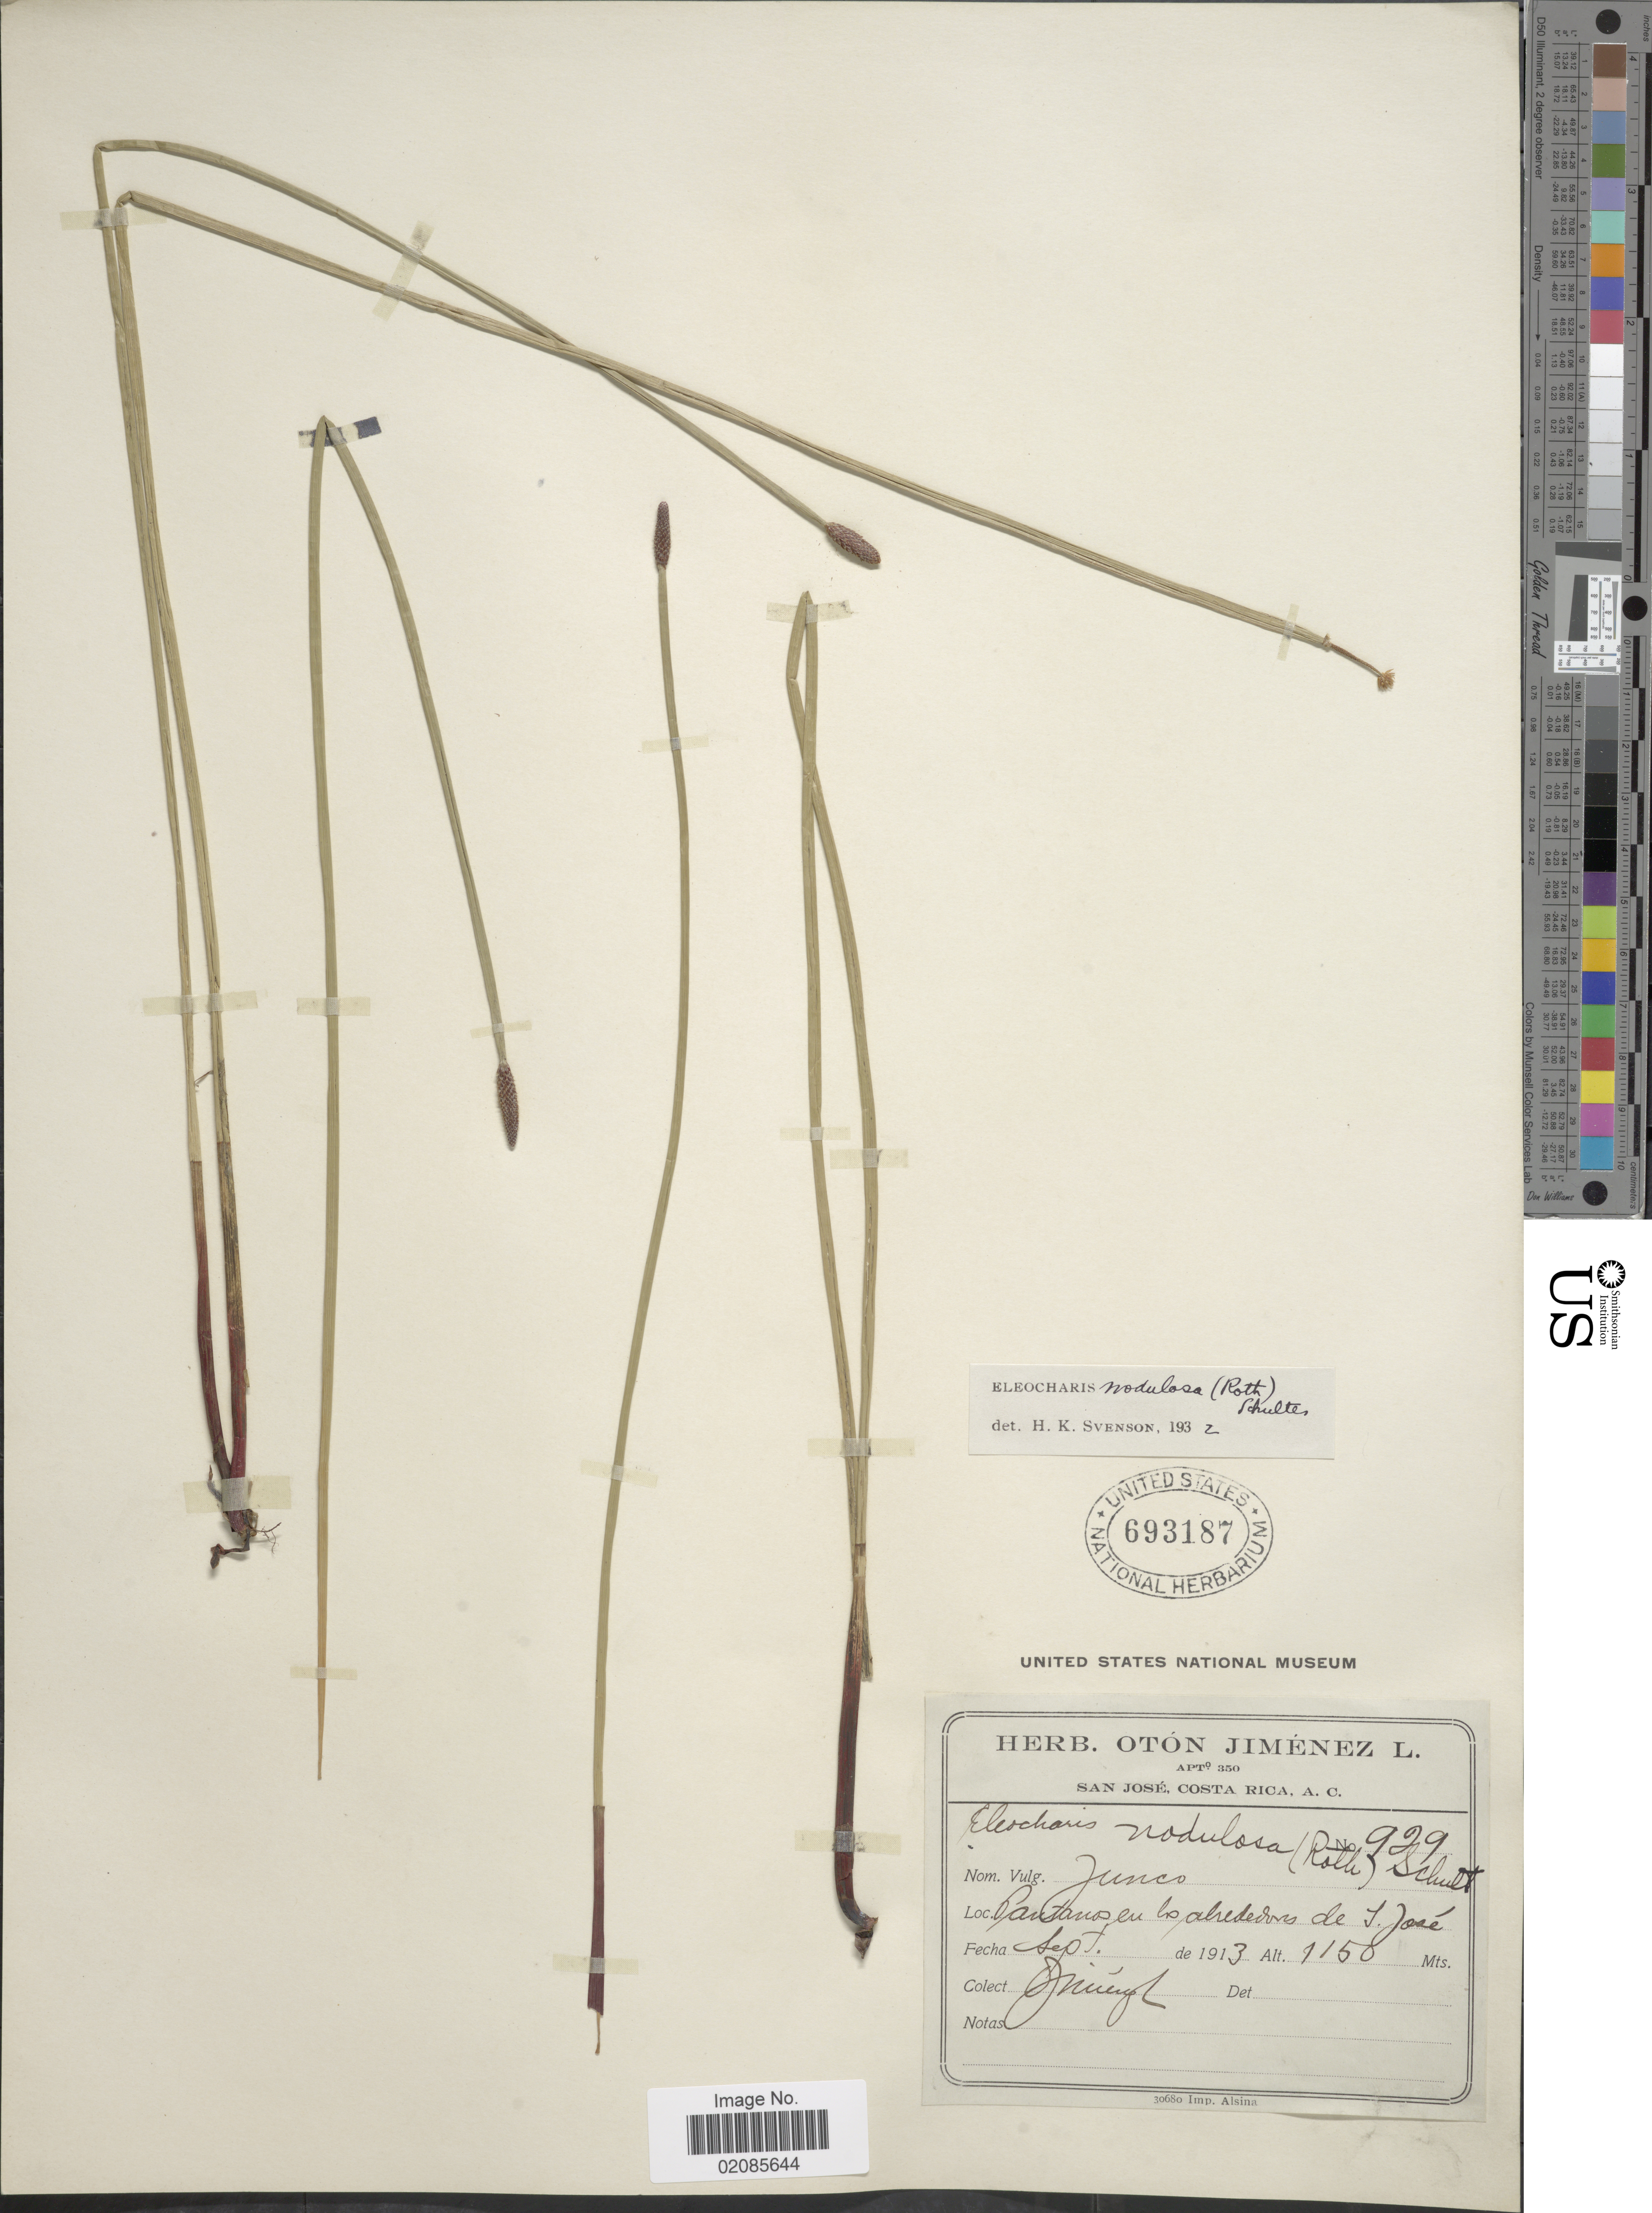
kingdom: Plantae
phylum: Tracheophyta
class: Liliopsida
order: Poales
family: Cyperaceae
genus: Eleocharis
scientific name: Eleocharis montana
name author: (Kunth) Roem. & Schult.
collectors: O. Jiménez L.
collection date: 1913-09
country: Costa Rica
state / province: San José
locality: Pantanos en los alrededores de S. Jose.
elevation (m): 1150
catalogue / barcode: US 693187